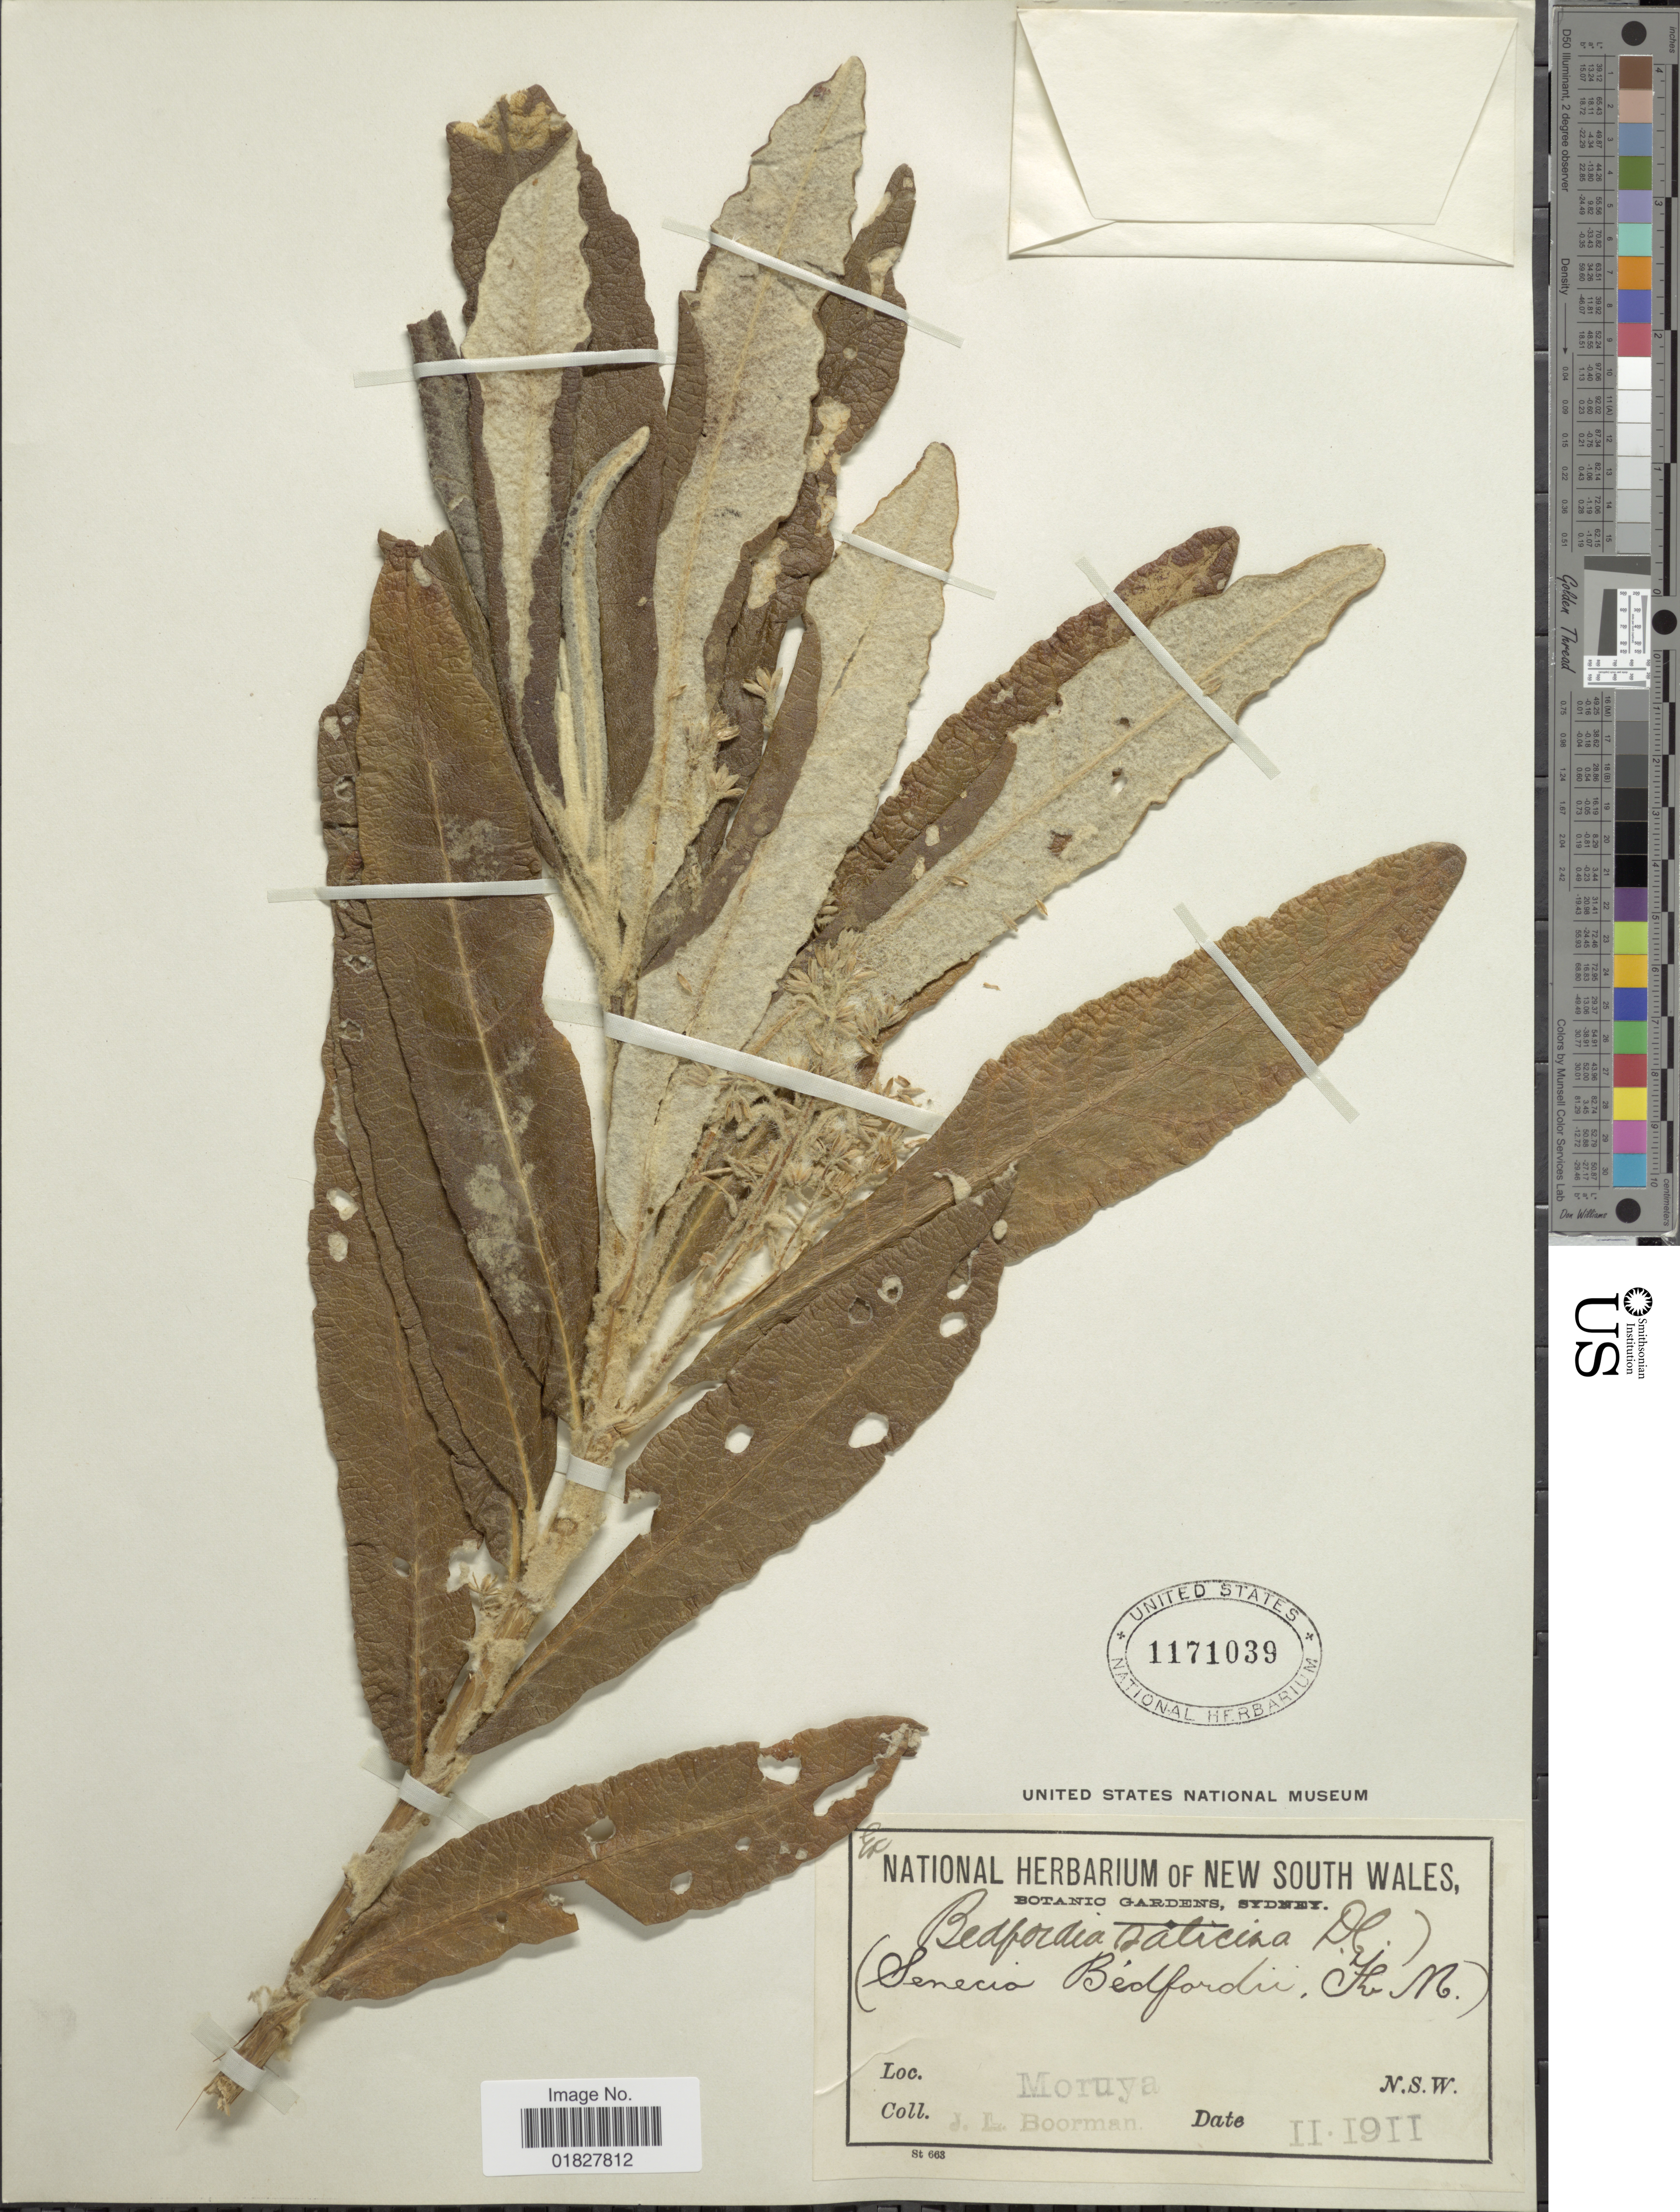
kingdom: Plantae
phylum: Tracheophyta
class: Magnoliopsida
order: Asterales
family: Asteraceae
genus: Bedfordia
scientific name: Bedfordia salicina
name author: (Labill.) DC.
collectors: J. Boorman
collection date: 1911-11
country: Australia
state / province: New South Wales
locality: Moruya, N. S. W.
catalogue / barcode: US 1171039